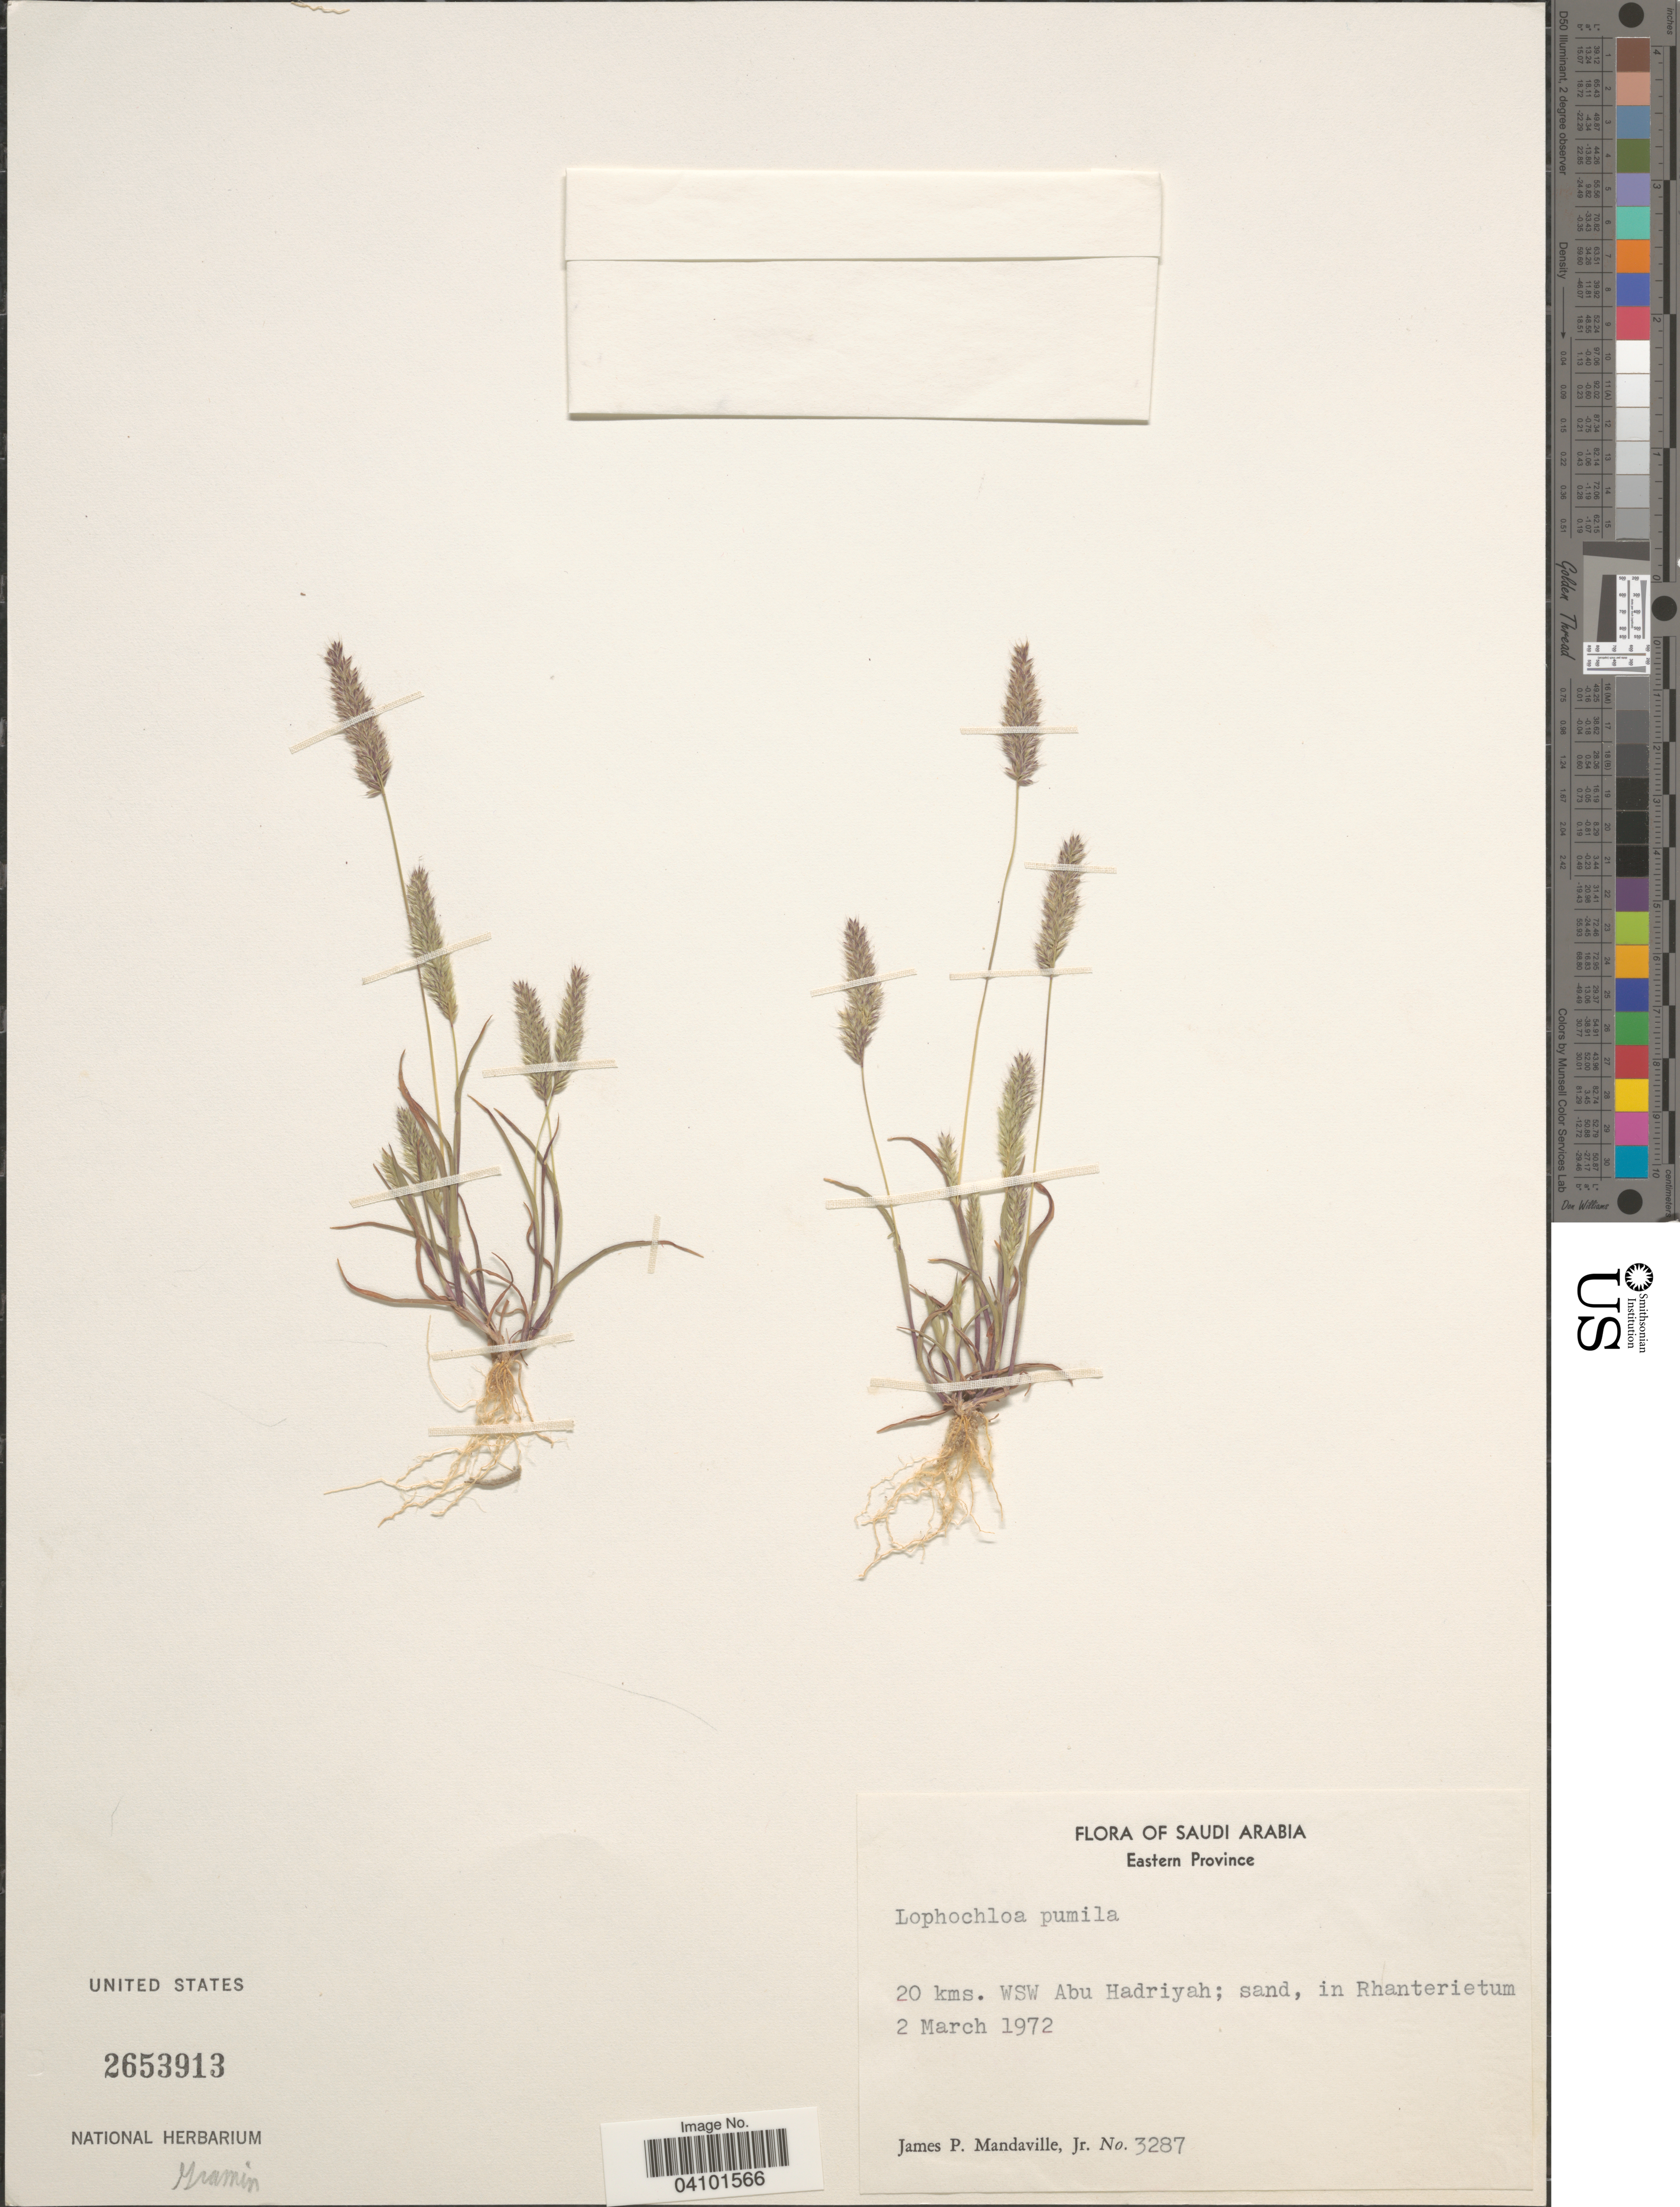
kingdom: Plantae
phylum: Tracheophyta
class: Liliopsida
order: Poales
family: Poaceae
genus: Rostraria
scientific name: Rostraria pumila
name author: (Desf.) Tzvelev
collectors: J. Mandaville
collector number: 3287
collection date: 1972-03-02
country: Saudi Arabia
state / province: Ash Sharqiyah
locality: Eastern Province. 20 kms. WSW Abu Hadriyah.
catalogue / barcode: US 2653913